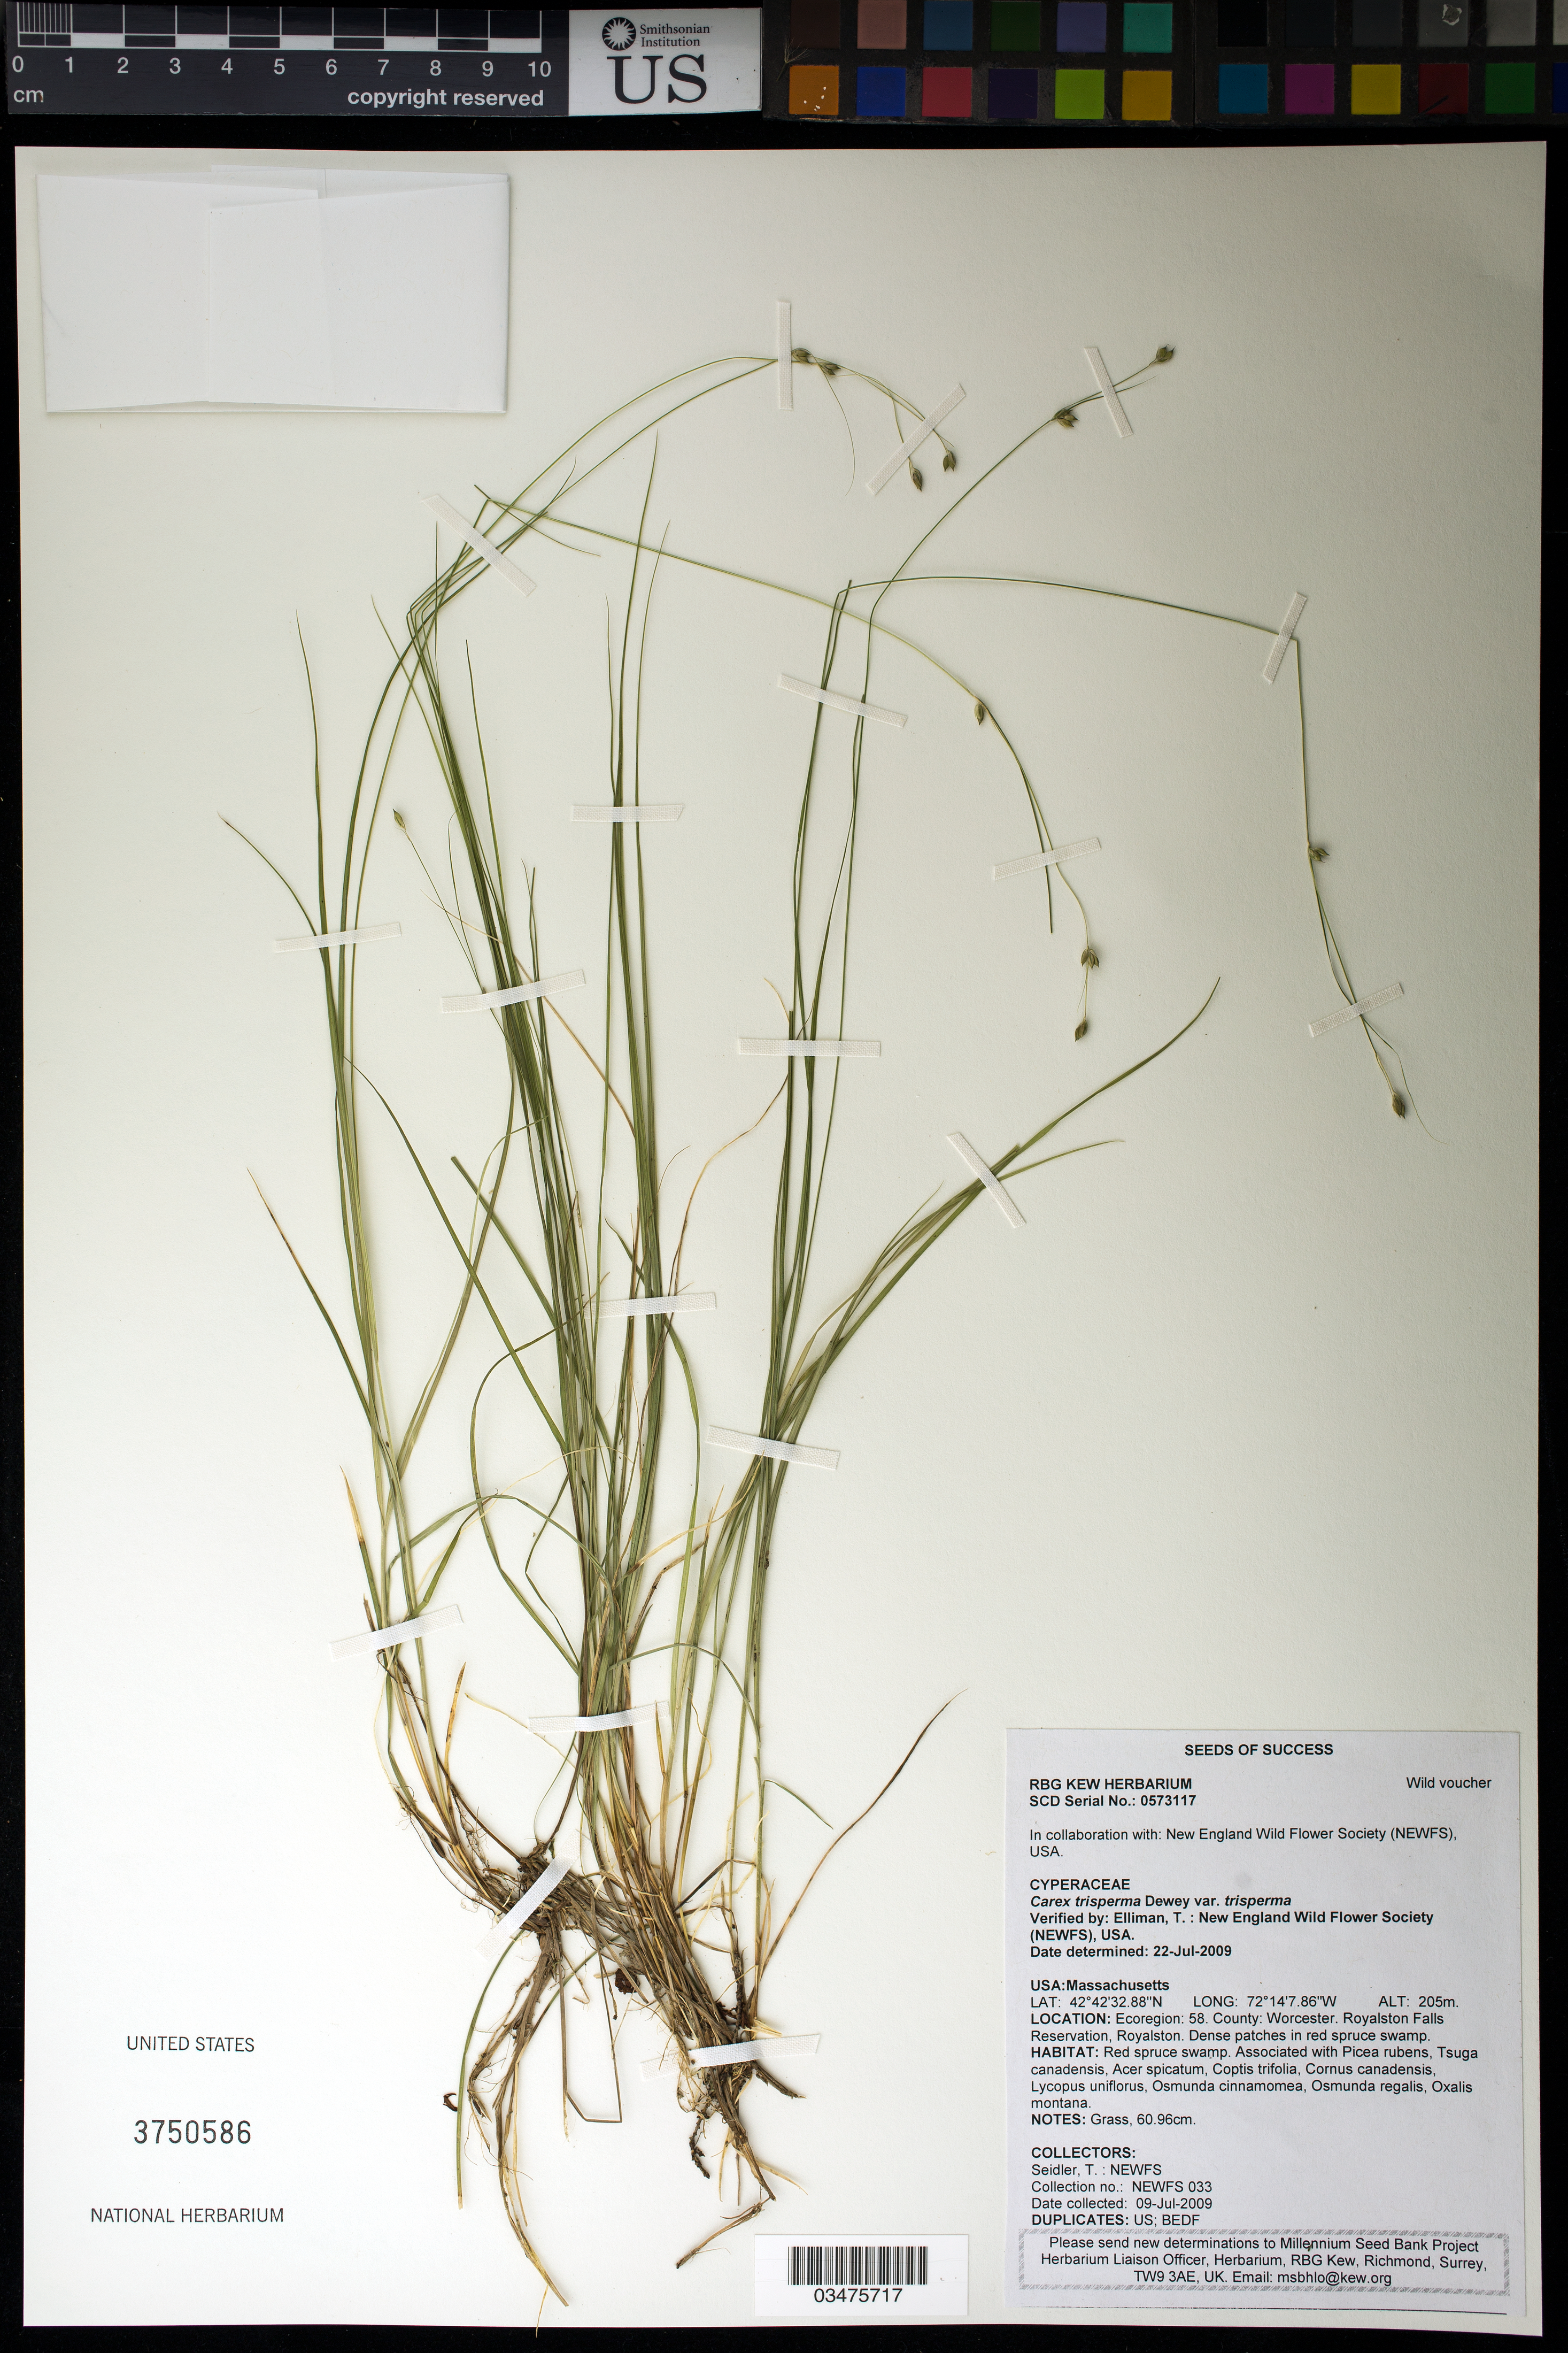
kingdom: Plantae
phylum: Tracheophyta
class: Liliopsida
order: Poales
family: Cyperaceae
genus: Carex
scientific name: Carex trisperma var. trisperma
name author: Dewey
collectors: T. Seidler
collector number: NEWFS 032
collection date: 2009-07-09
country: United States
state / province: Massachusetts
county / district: Worcester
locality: Royalston Falls Reservation. Royalston.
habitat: Red spruce swamp. With Picea rubens, Aser spicatum, Coptis trifolia, ect.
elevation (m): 205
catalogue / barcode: US 3750586